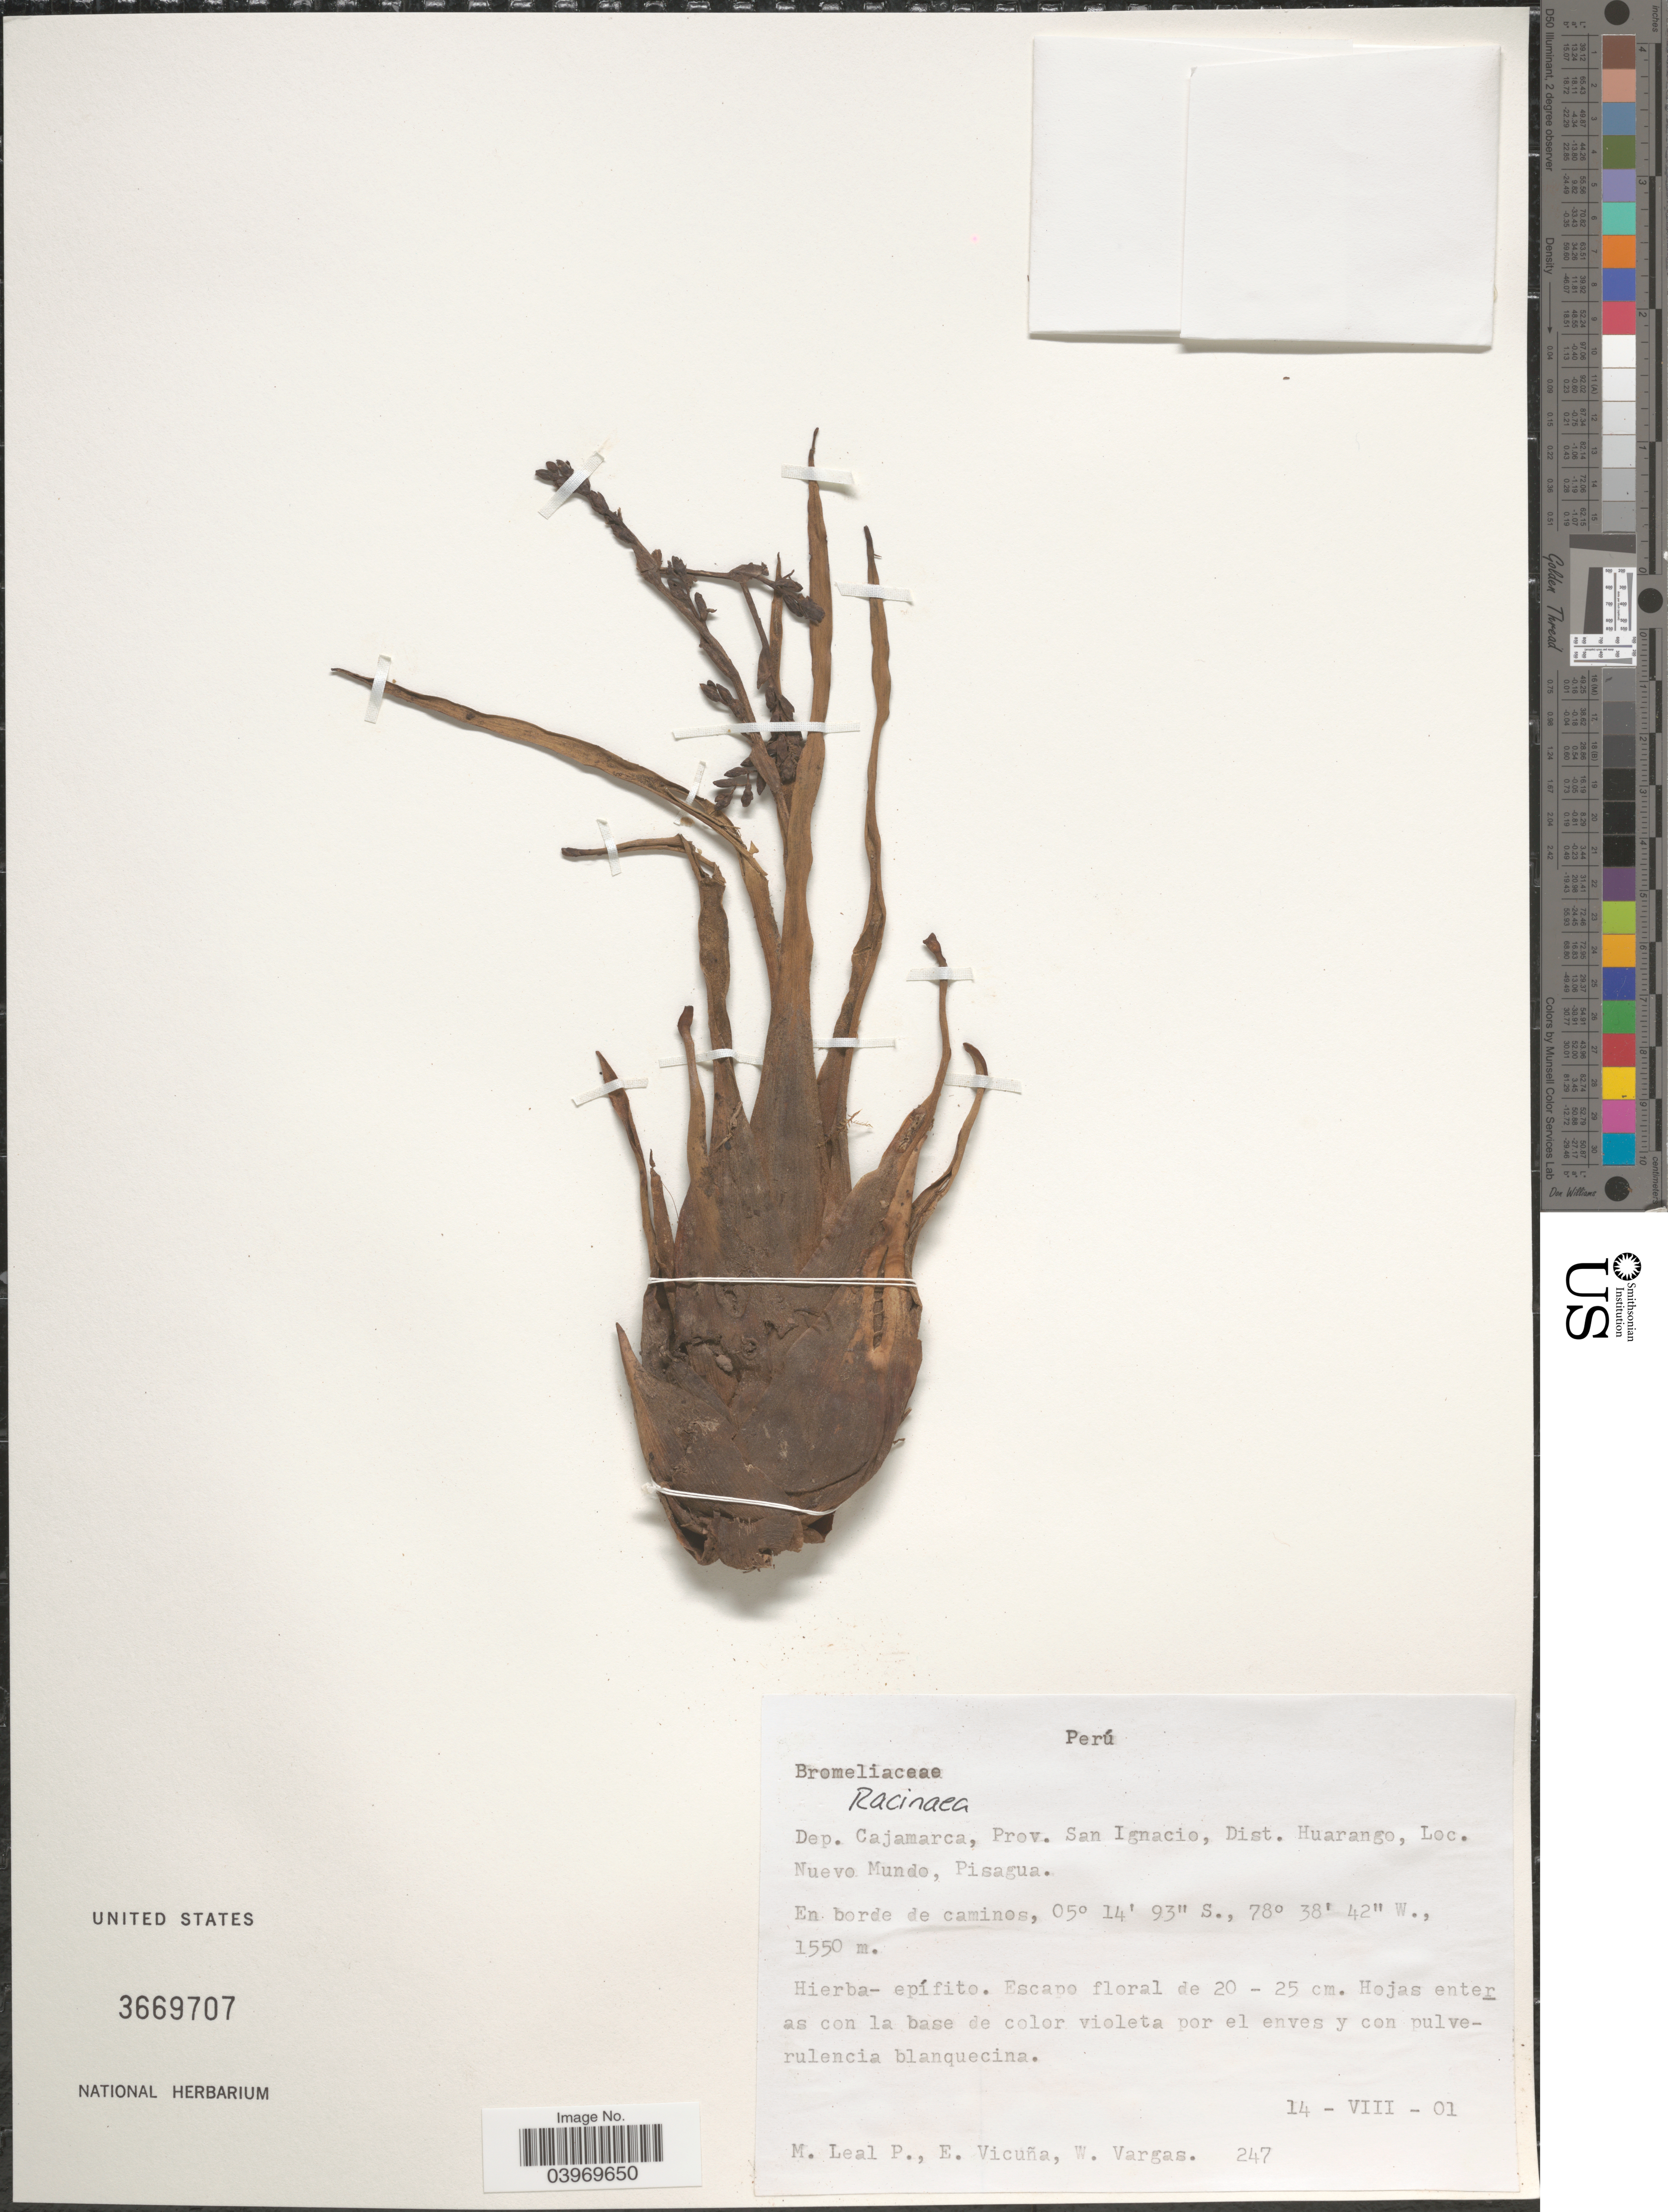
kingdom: Plantae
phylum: Tracheophyta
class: Liliopsida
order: Poales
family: Bromeliaceae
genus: Racinaea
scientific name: Racinaea sp.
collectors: M. E. Leal, E. Vicuña & W. Vargas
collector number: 247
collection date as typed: Transcribed d/m/y: 14/8/1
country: Peru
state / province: Cajamarca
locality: Dep. Cajamarca, Prov. San Ignacio, Dist. Huarango, Loc. Nuevo Mundo - Pisagua.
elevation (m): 1550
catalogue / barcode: US 3669707